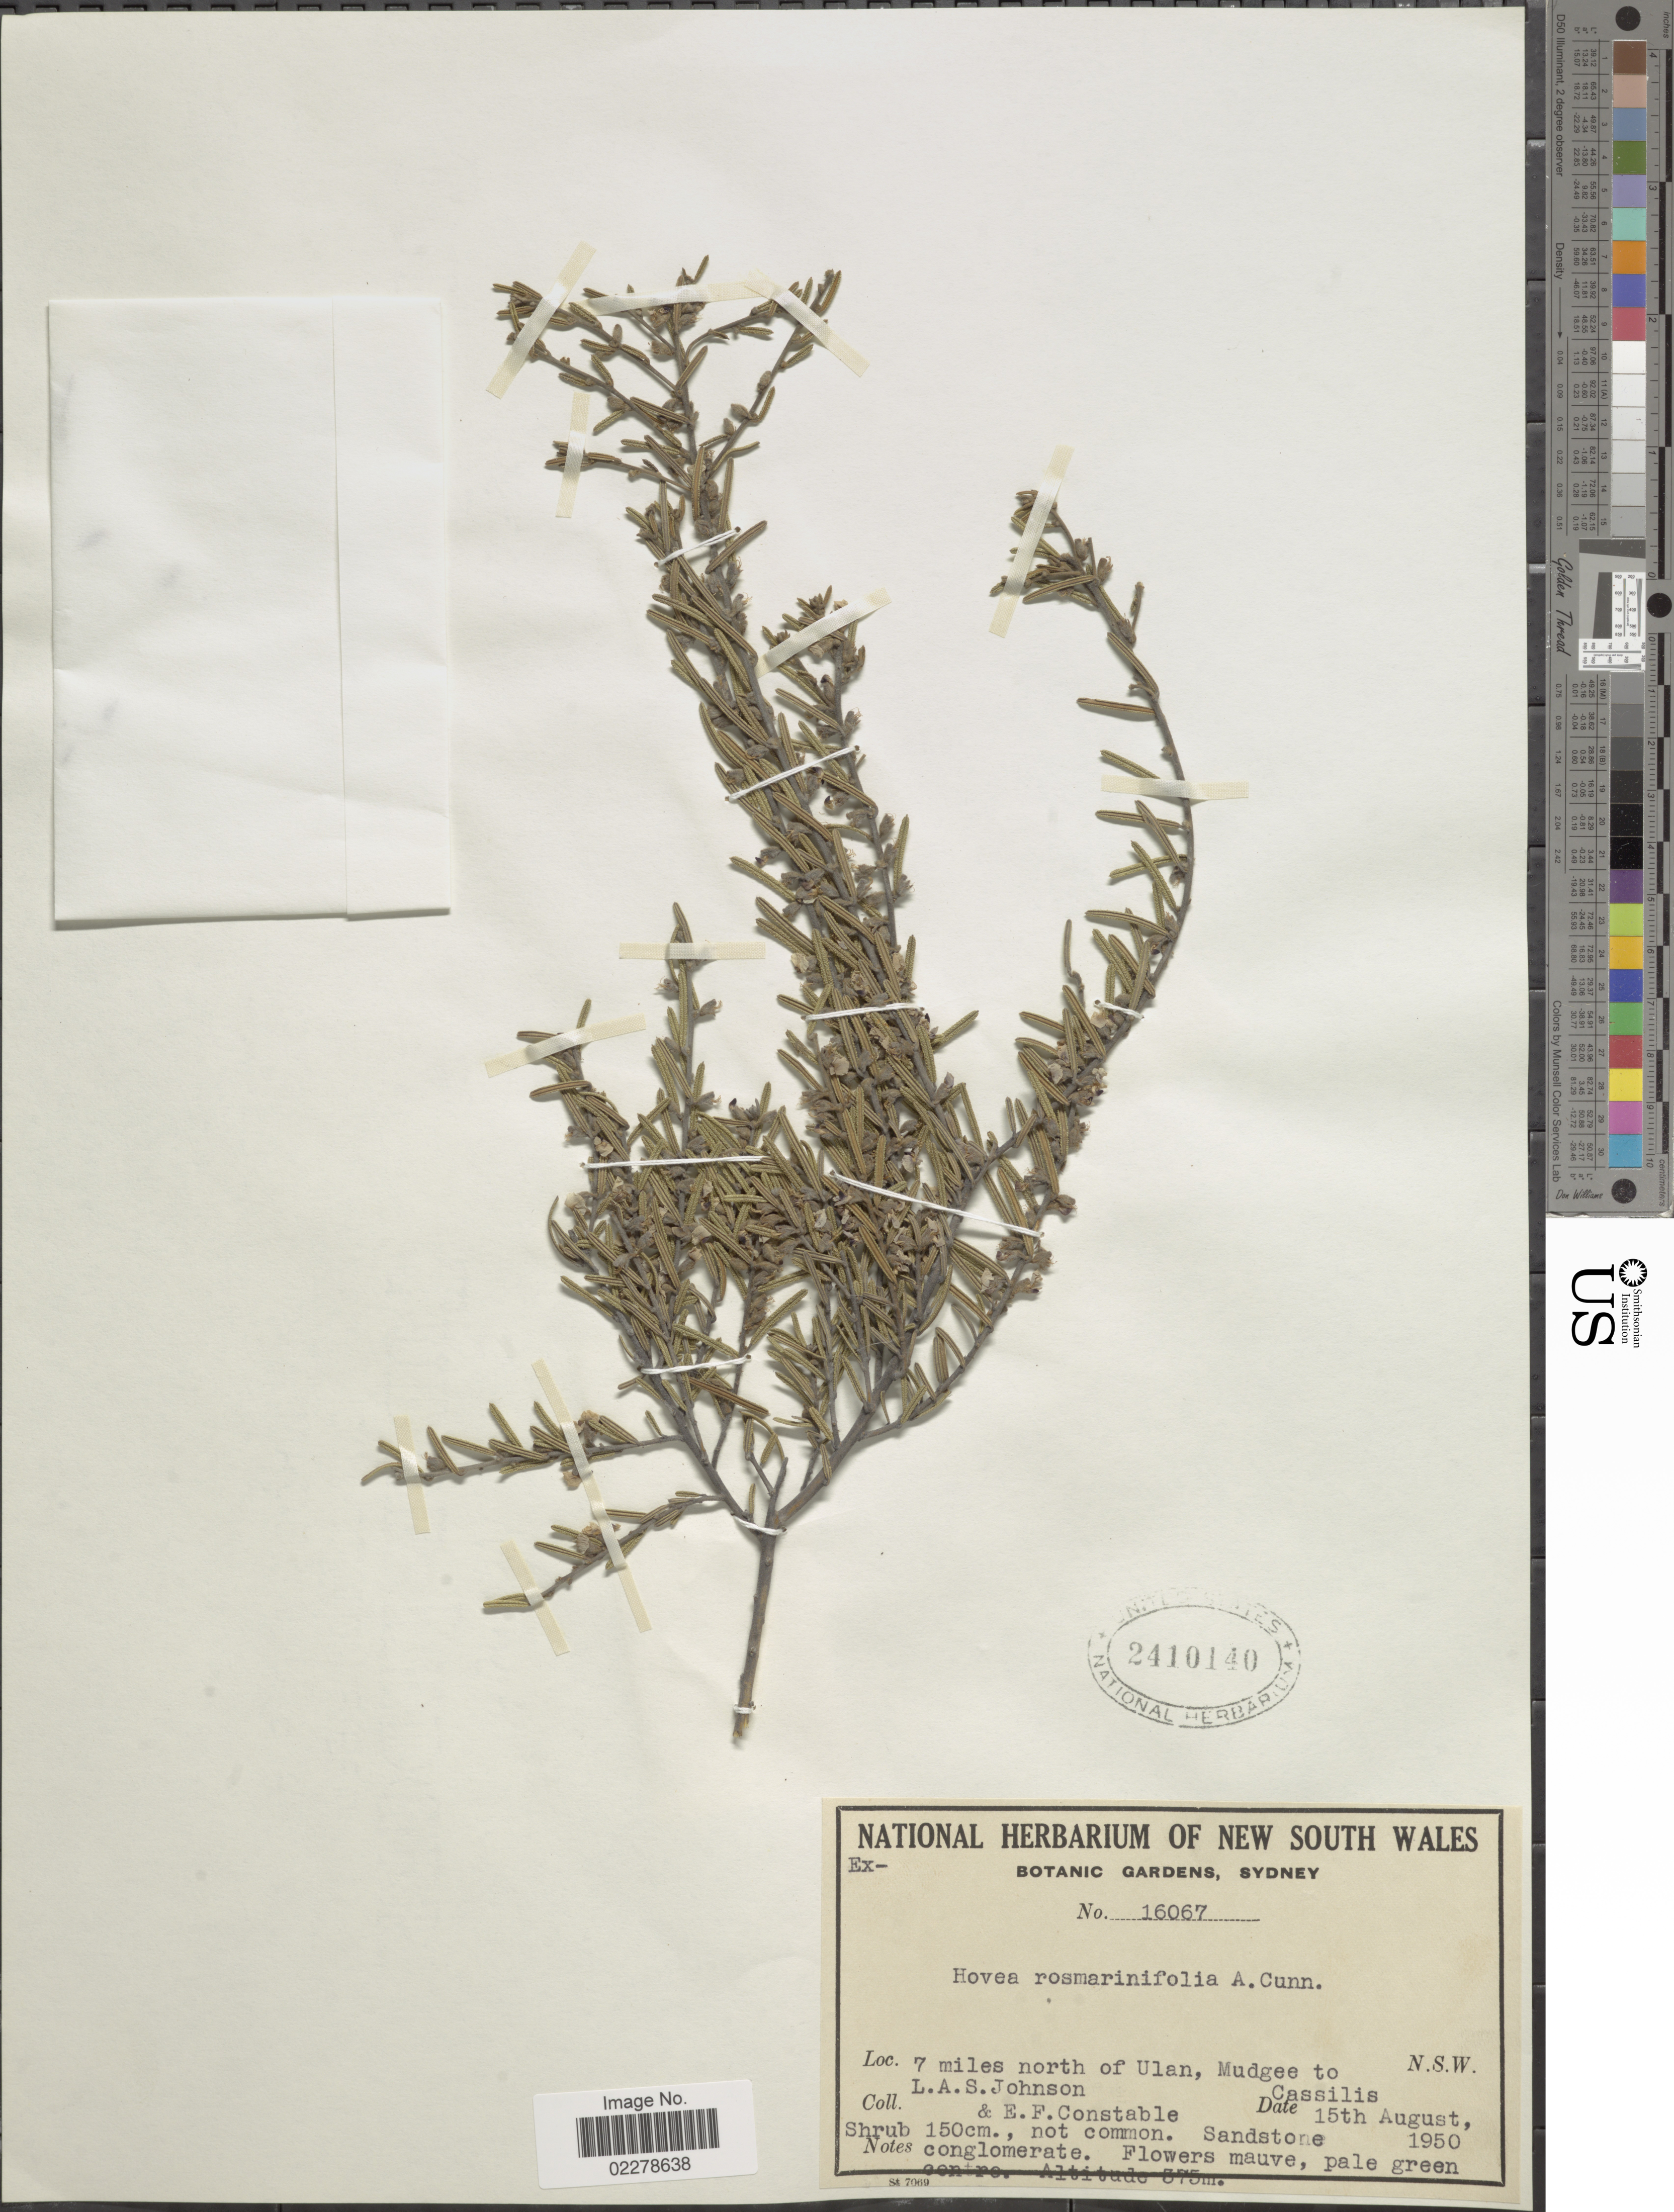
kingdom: Plantae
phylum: Tracheophyta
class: Magnoliopsida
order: Fabales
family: Fabaceae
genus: Hovea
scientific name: Hovea rosmarinifolia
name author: A. Cunn.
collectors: L. A. S. Johnson & E. F. Constable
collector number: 16067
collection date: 1950-08-15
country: Australia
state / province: New South Wales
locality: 7 miles north of Ulan, Mudgee to Cassilis. N.S.W.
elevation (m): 375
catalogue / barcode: US 2410140